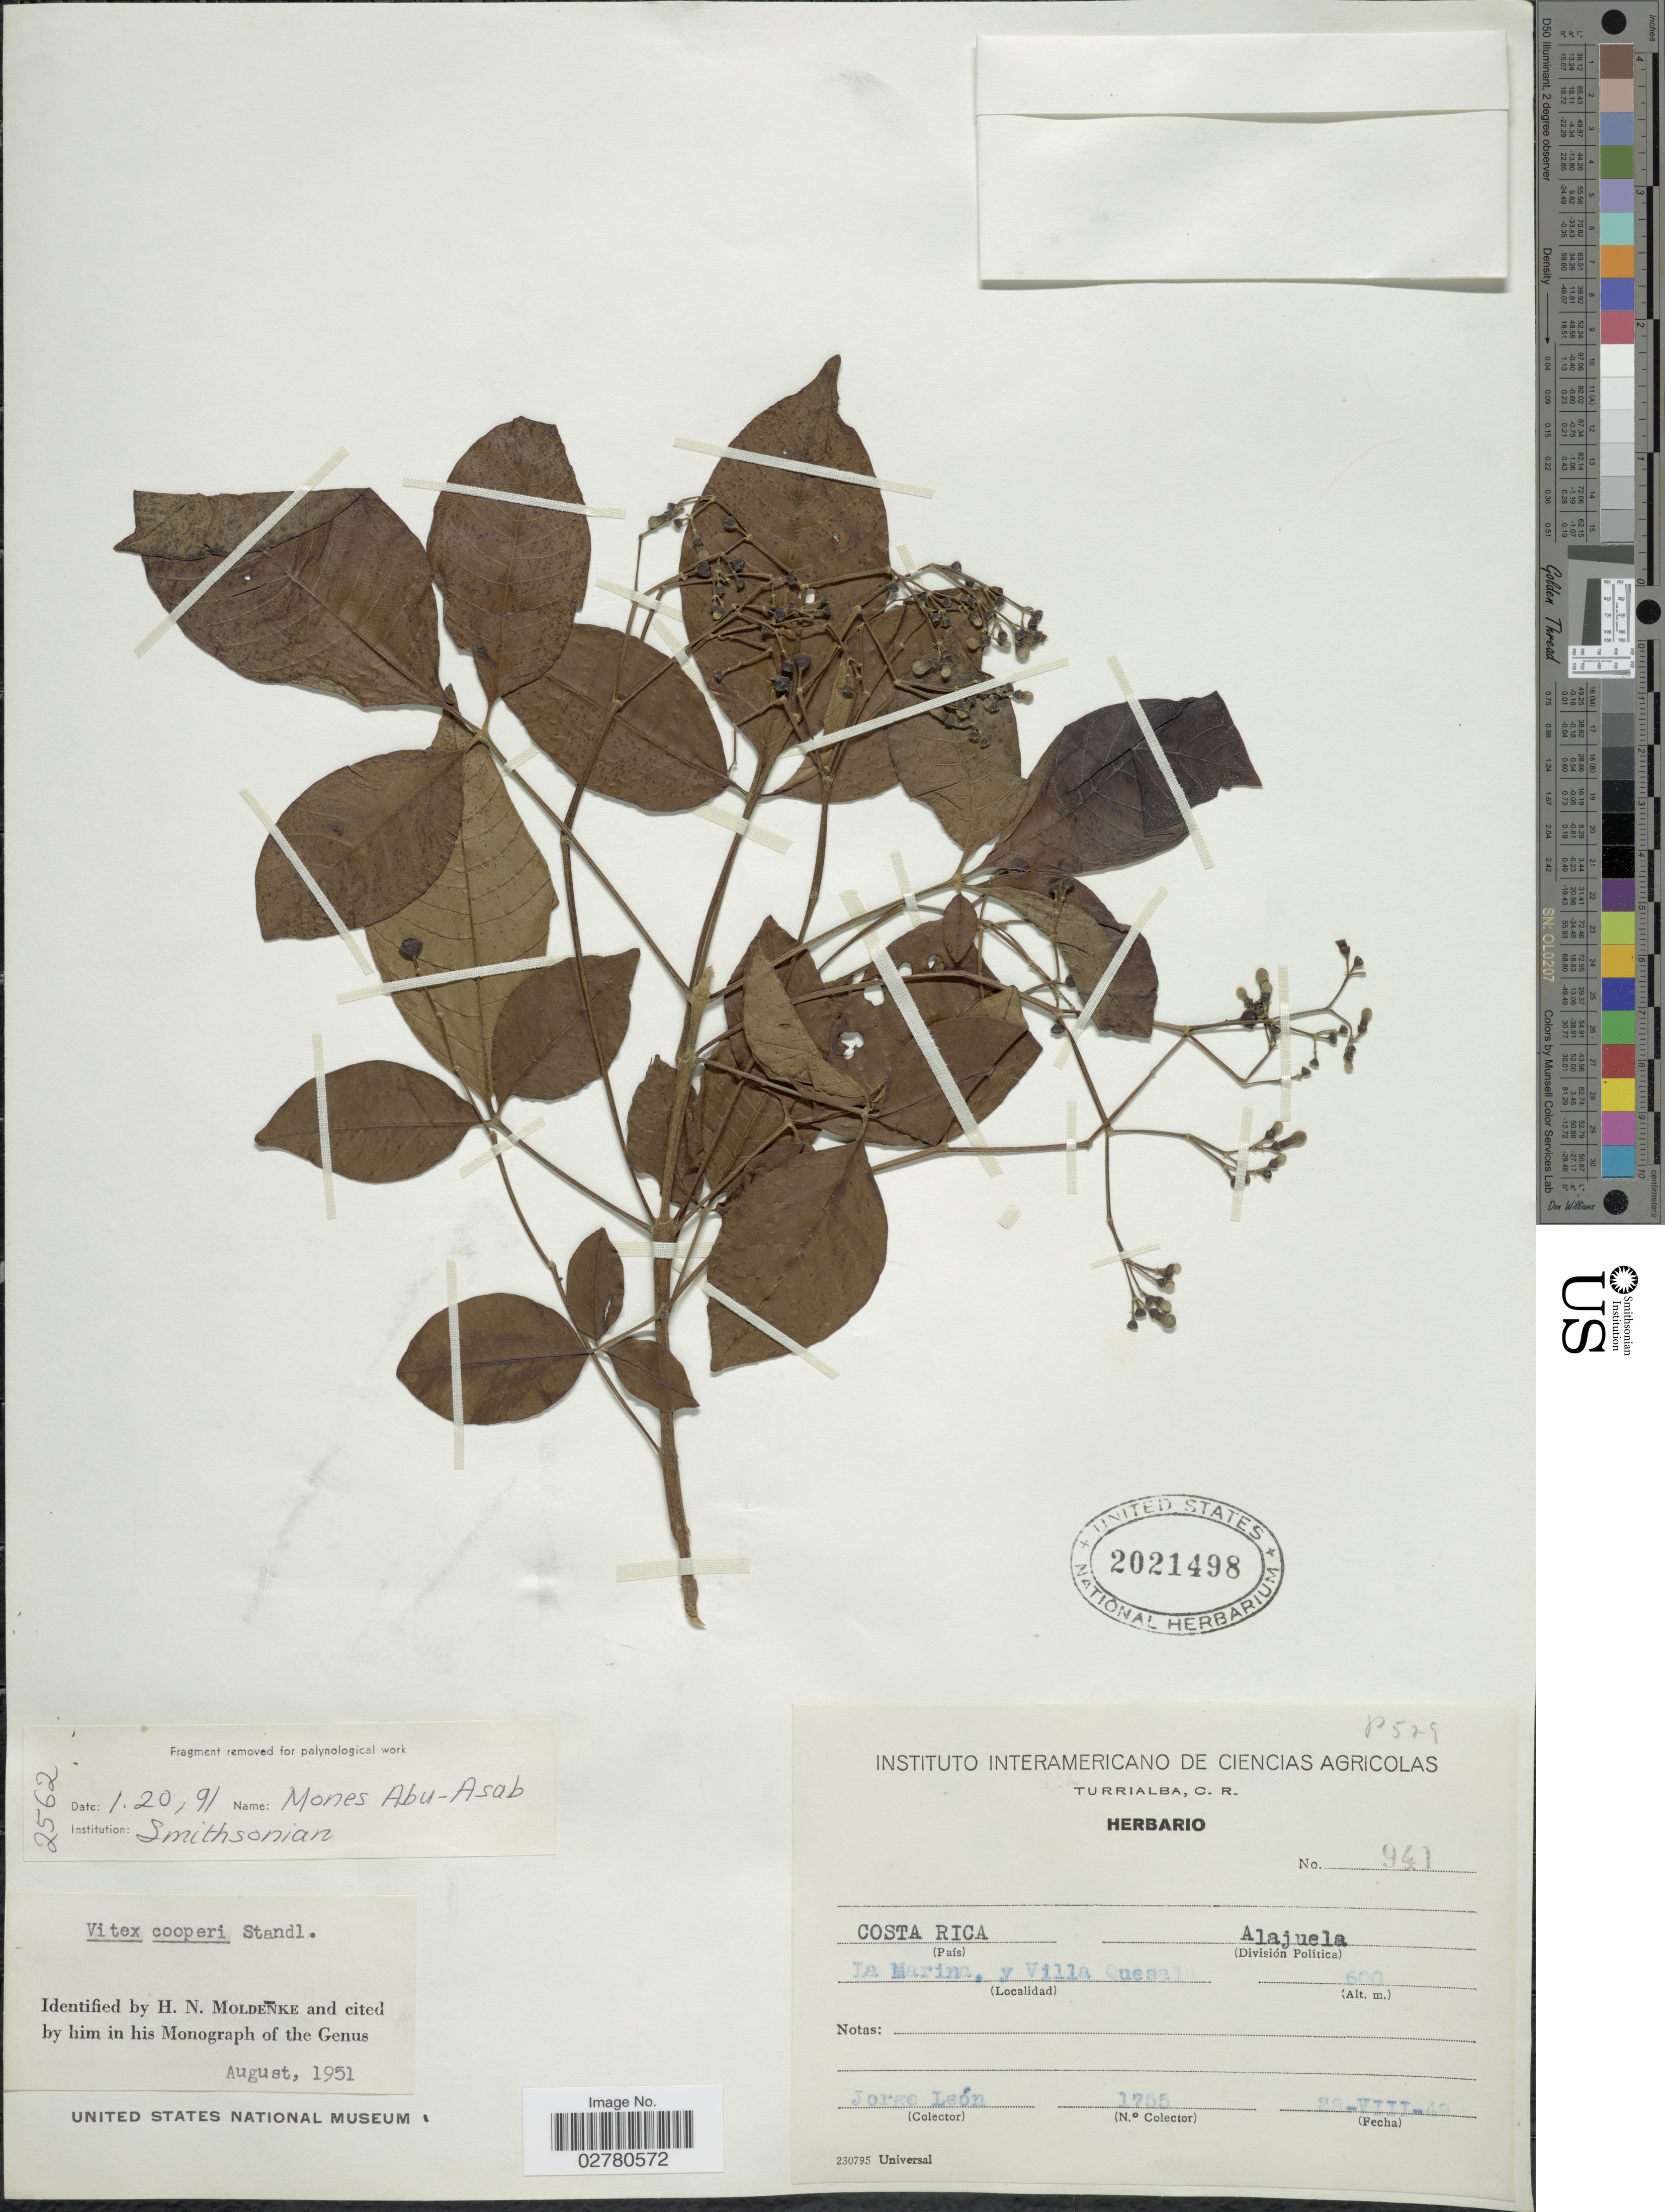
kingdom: Plantae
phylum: Tracheophyta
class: Magnoliopsida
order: Lamiales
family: Lamiaceae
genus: Vitex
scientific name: Vitex cooperi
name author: Standl.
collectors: J. León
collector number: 1755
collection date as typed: Transcribed d/m/y: 28/8/49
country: Costa Rica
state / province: Alajuela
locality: Alajuela (División Política), La Marina, y Villa Quesala.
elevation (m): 600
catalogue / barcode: US 2021498